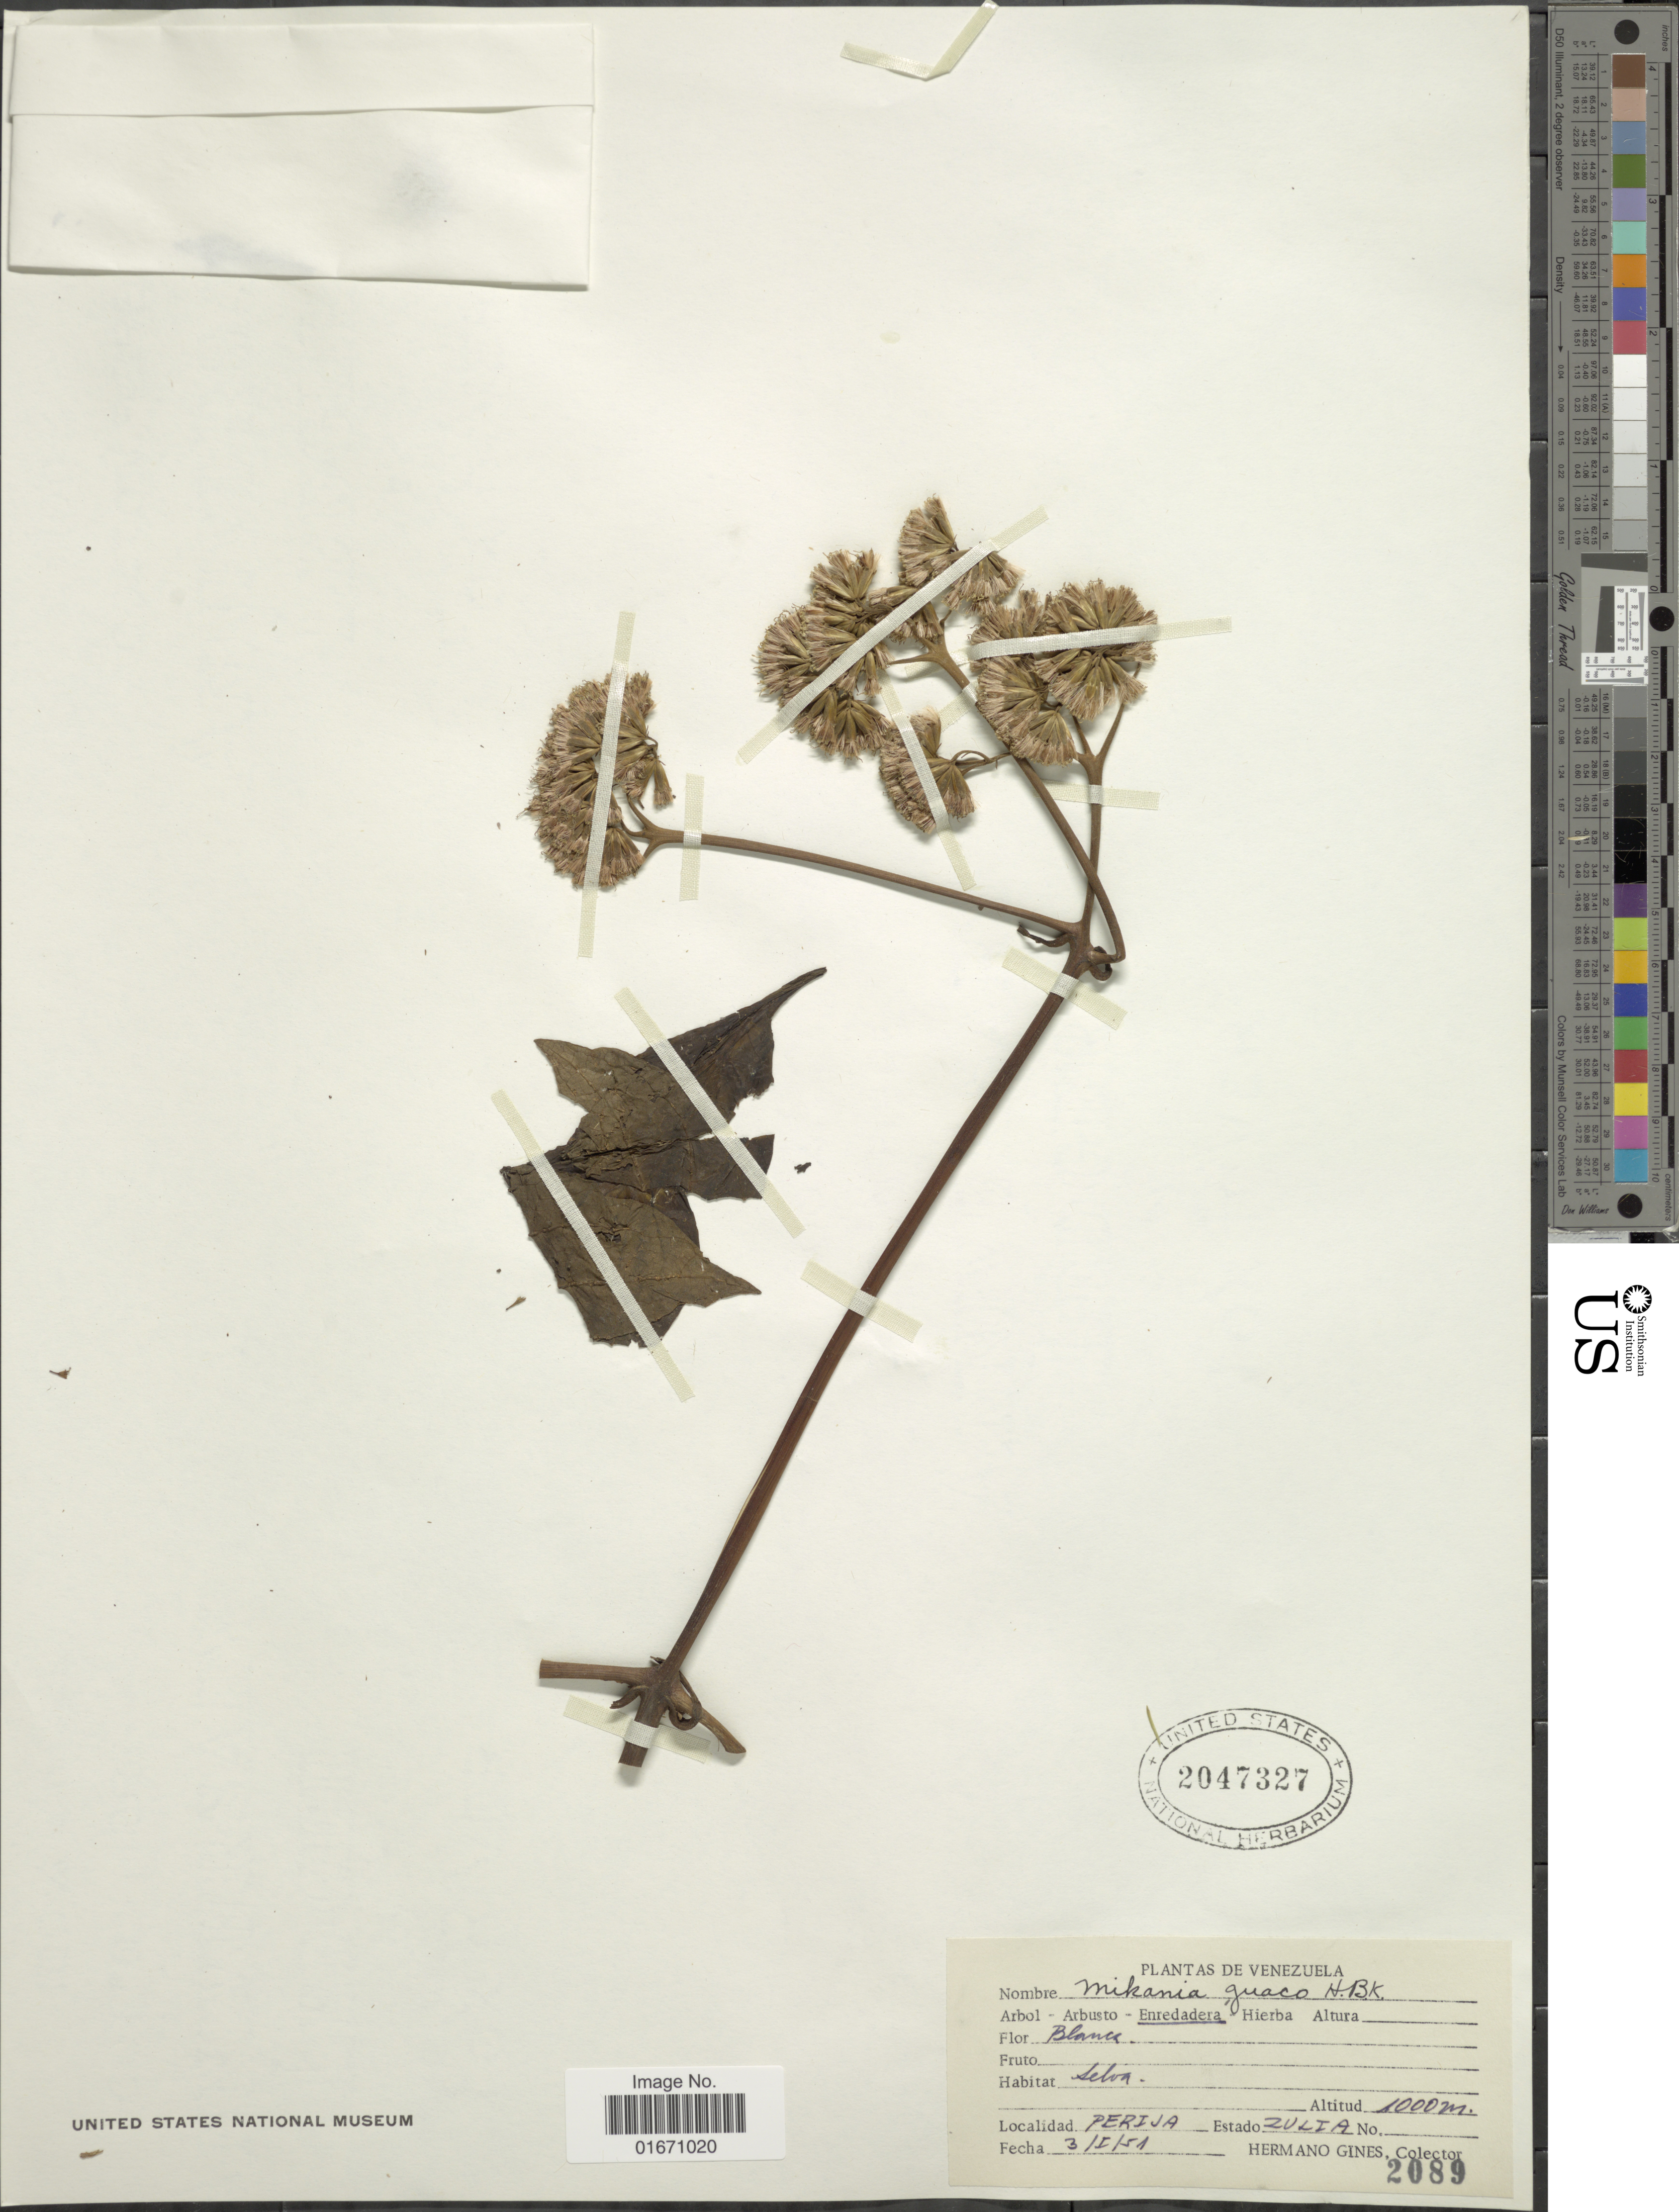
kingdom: Plantae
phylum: Tracheophyta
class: Magnoliopsida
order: Asterales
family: Asteraceae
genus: Mikania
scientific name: Mikania guaco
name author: Humb. & Bonpl.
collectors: Bro. Gines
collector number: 2089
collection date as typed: Transcribed d/m/y: 3/1/51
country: Venezuela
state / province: Zulia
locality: Perija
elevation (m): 1000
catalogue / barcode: US 2047327